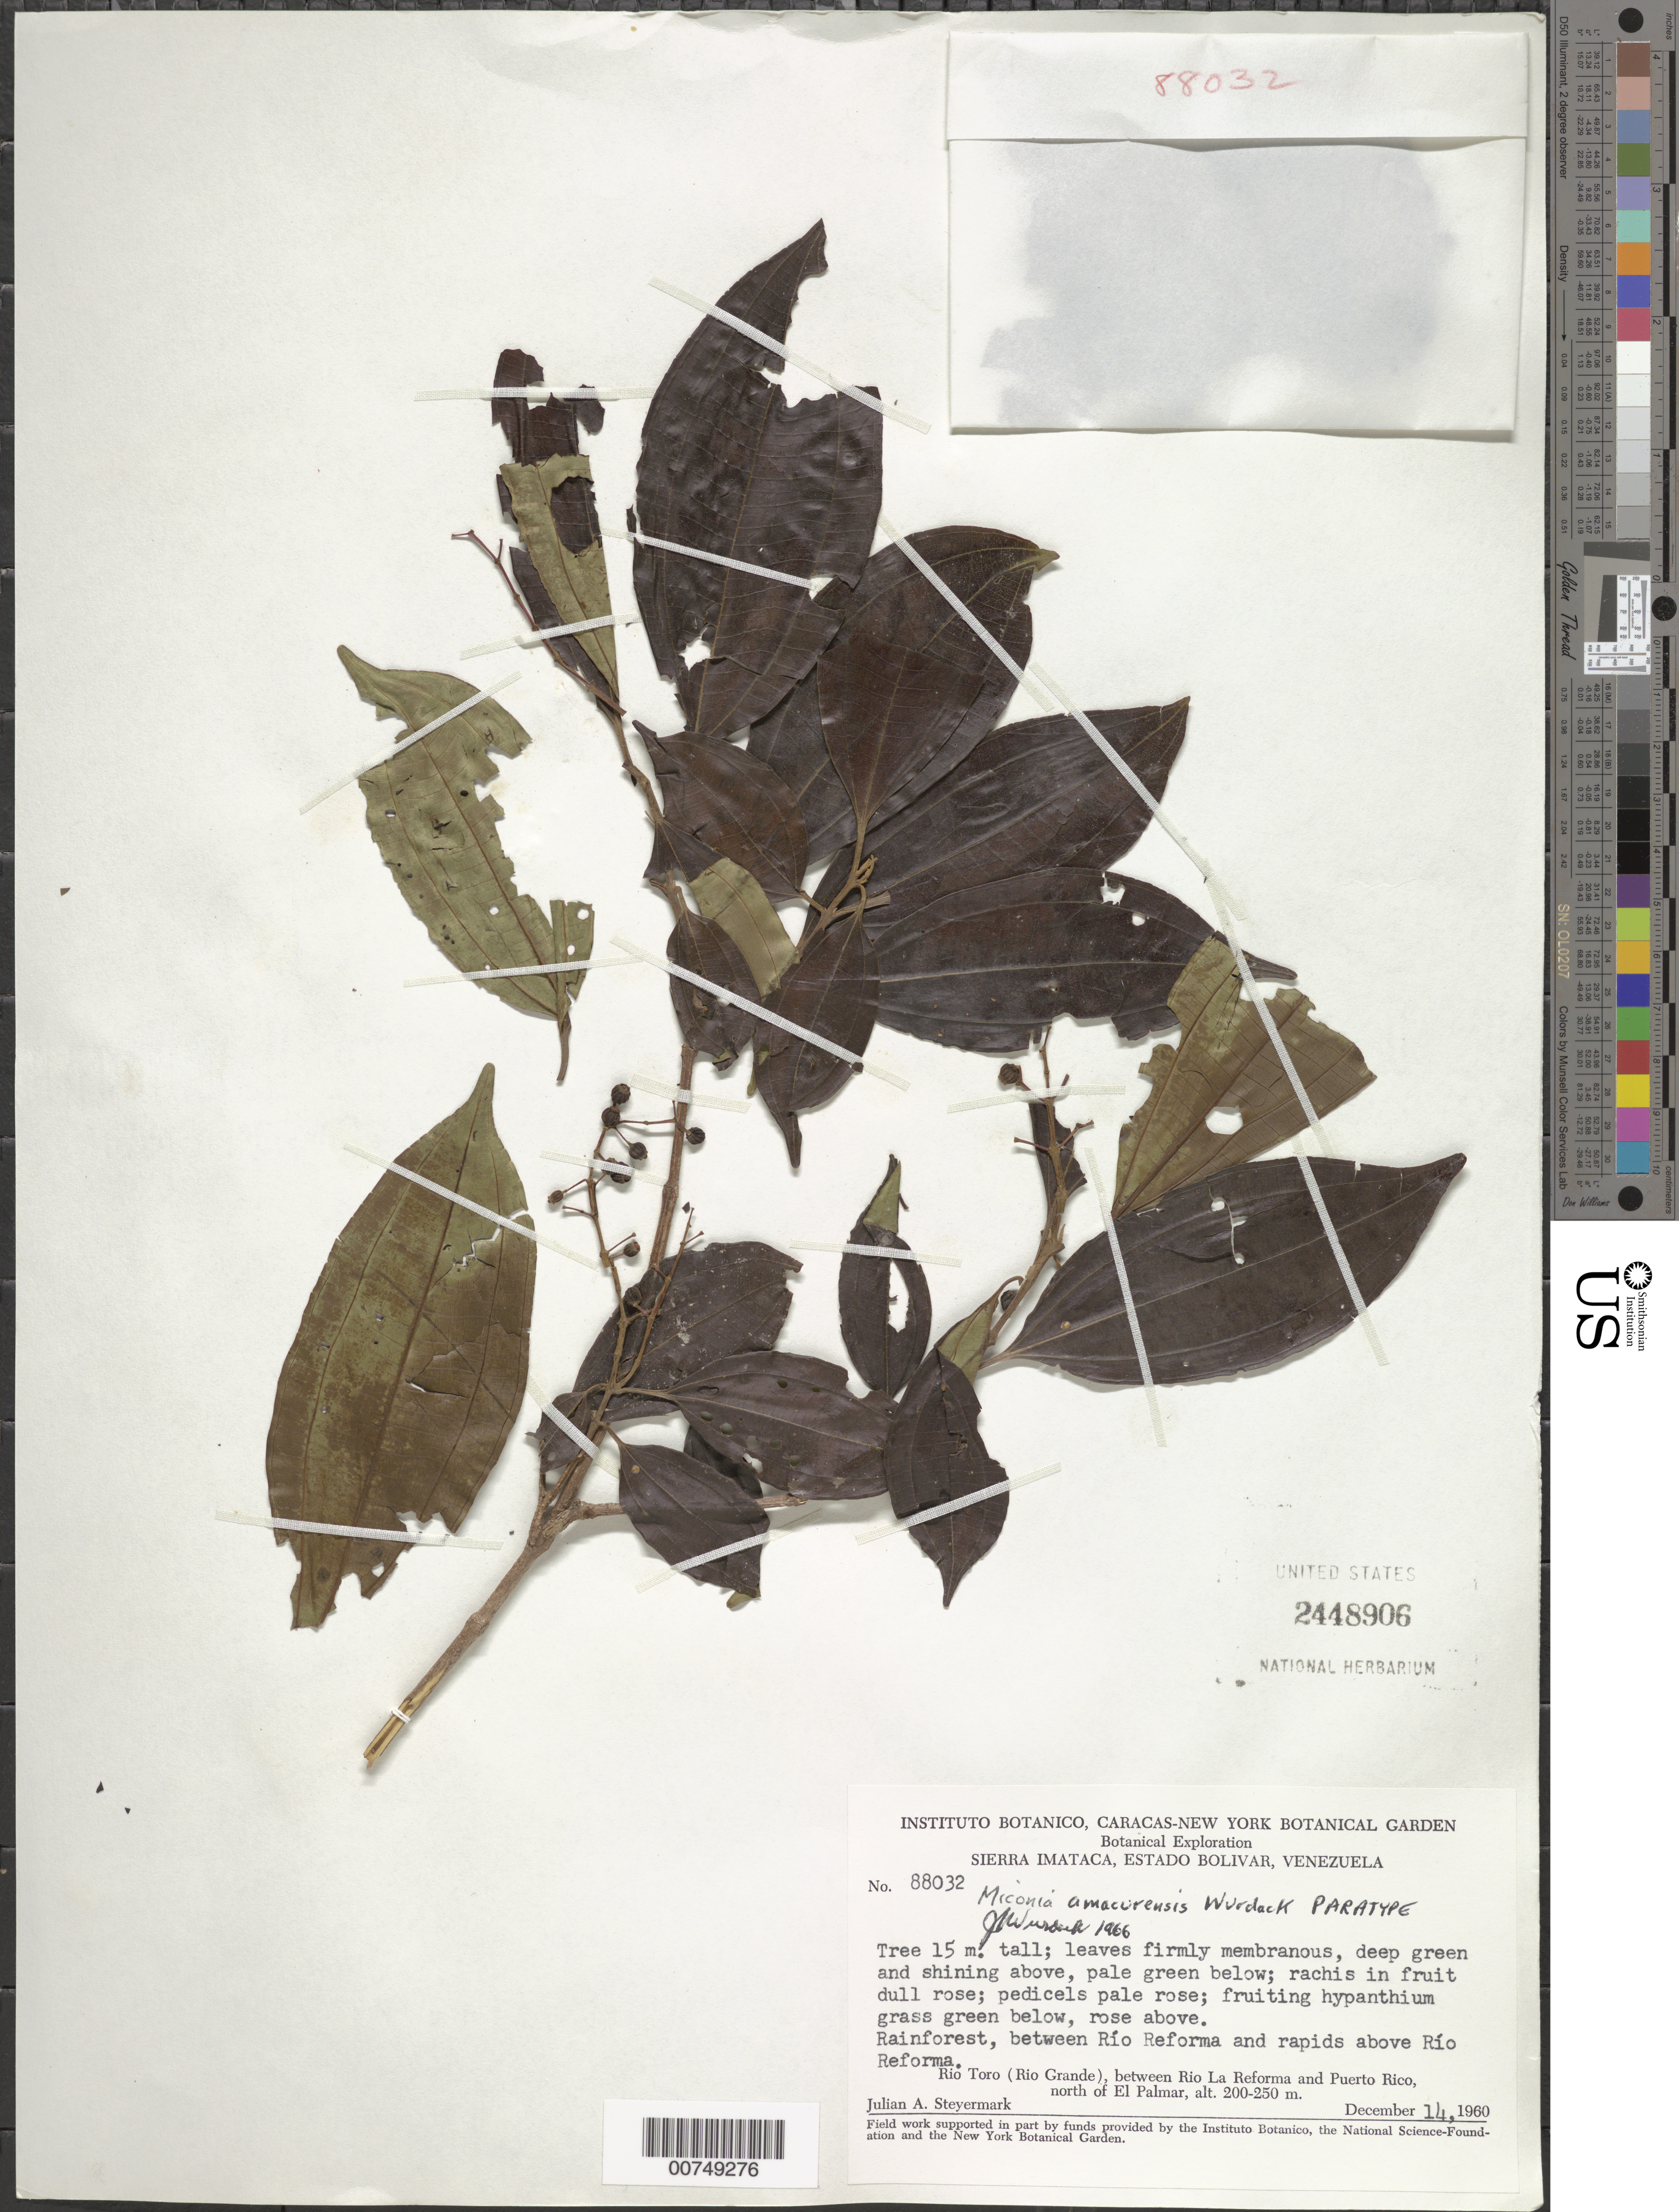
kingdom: Plantae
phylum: Tracheophyta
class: Magnoliopsida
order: Myrtales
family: Melastomataceae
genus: Miconia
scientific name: Miconia amacurensis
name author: Wurdack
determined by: Wurdack, John J., (US), US (UNITED STATES)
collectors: J. Steyermark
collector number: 88032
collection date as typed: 14-Dec-60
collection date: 1960-12-14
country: Venezuela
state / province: Bolívar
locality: Sierra Imataca; Cerro La Reforma, above junction with Río Reforma with Río Toro (Río Grande), between Río La Reforma and Puerto Rico, N of El Palmar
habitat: Rainforest betw. river & rapids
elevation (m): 200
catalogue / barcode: US 2448906